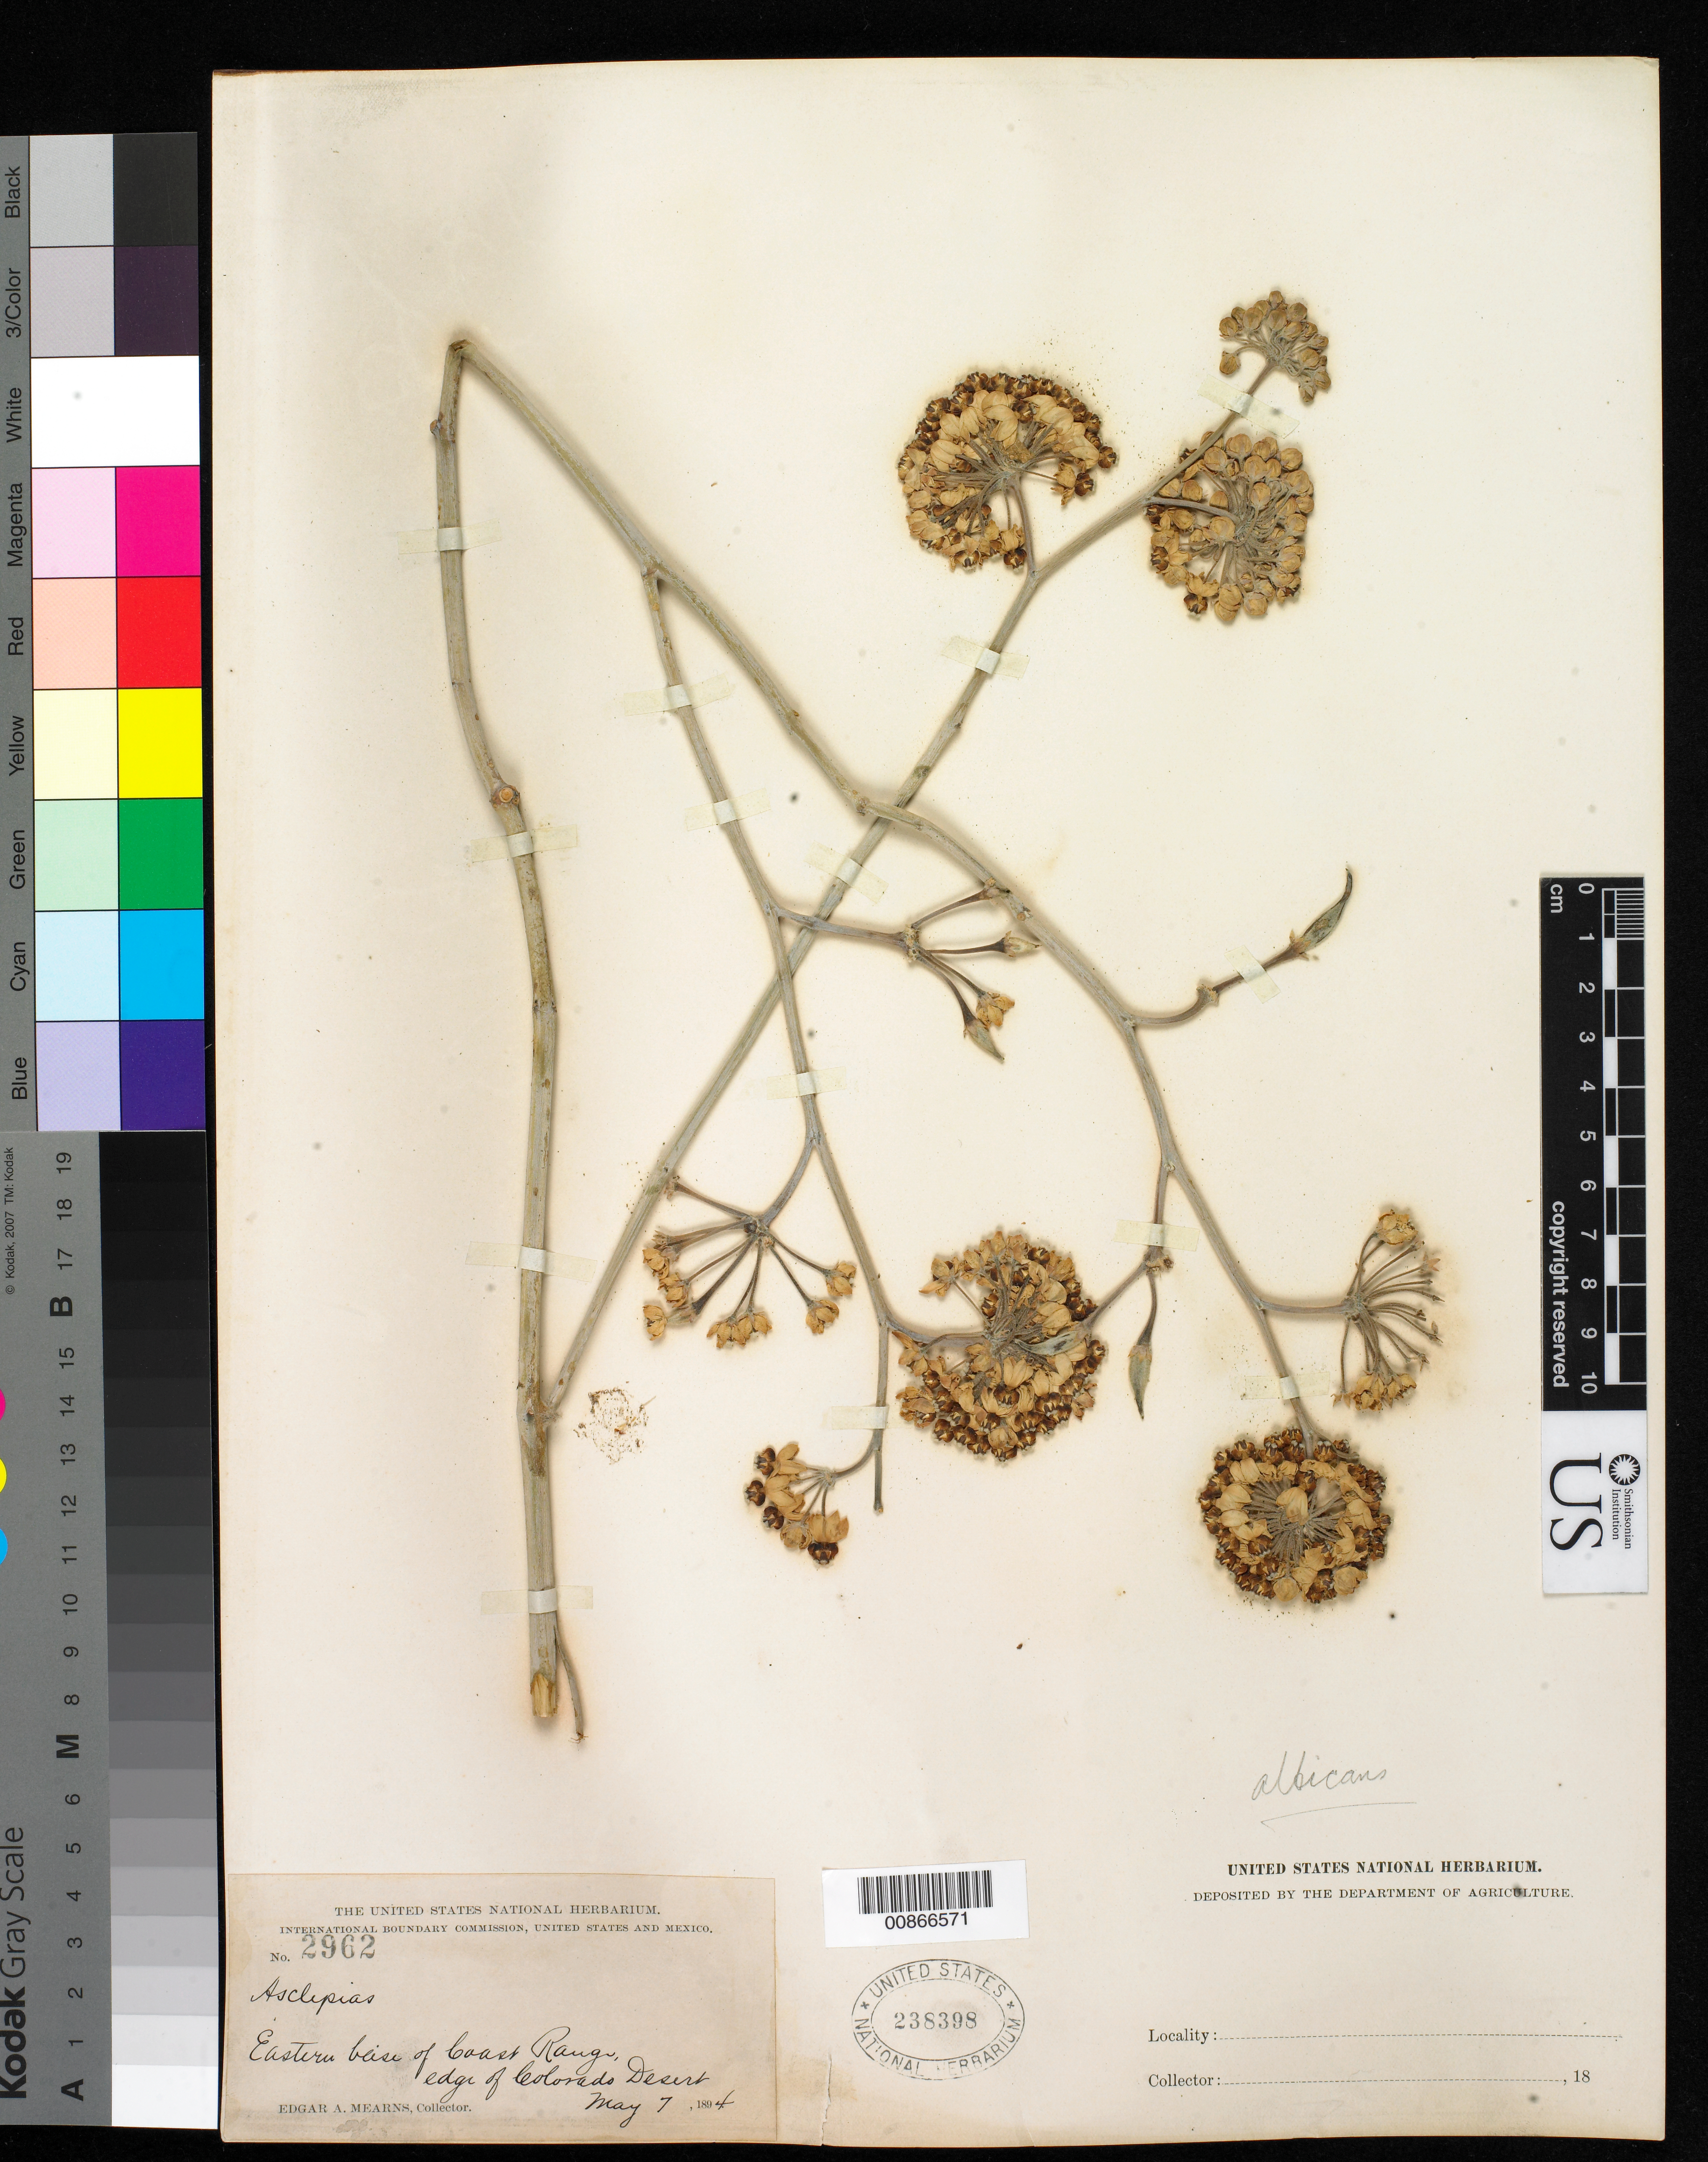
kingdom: Plantae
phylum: Tracheophyta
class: Magnoliopsida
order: Gentianales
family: Apocynaceae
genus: Asclepias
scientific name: Asclepias albicans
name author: S. Watson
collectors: E. A. Mearns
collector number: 2962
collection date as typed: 07 May 1894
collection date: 1894-05-07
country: United States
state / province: California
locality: Eastern base of Coast Range, edge of Colorado Desert.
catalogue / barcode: US 238398